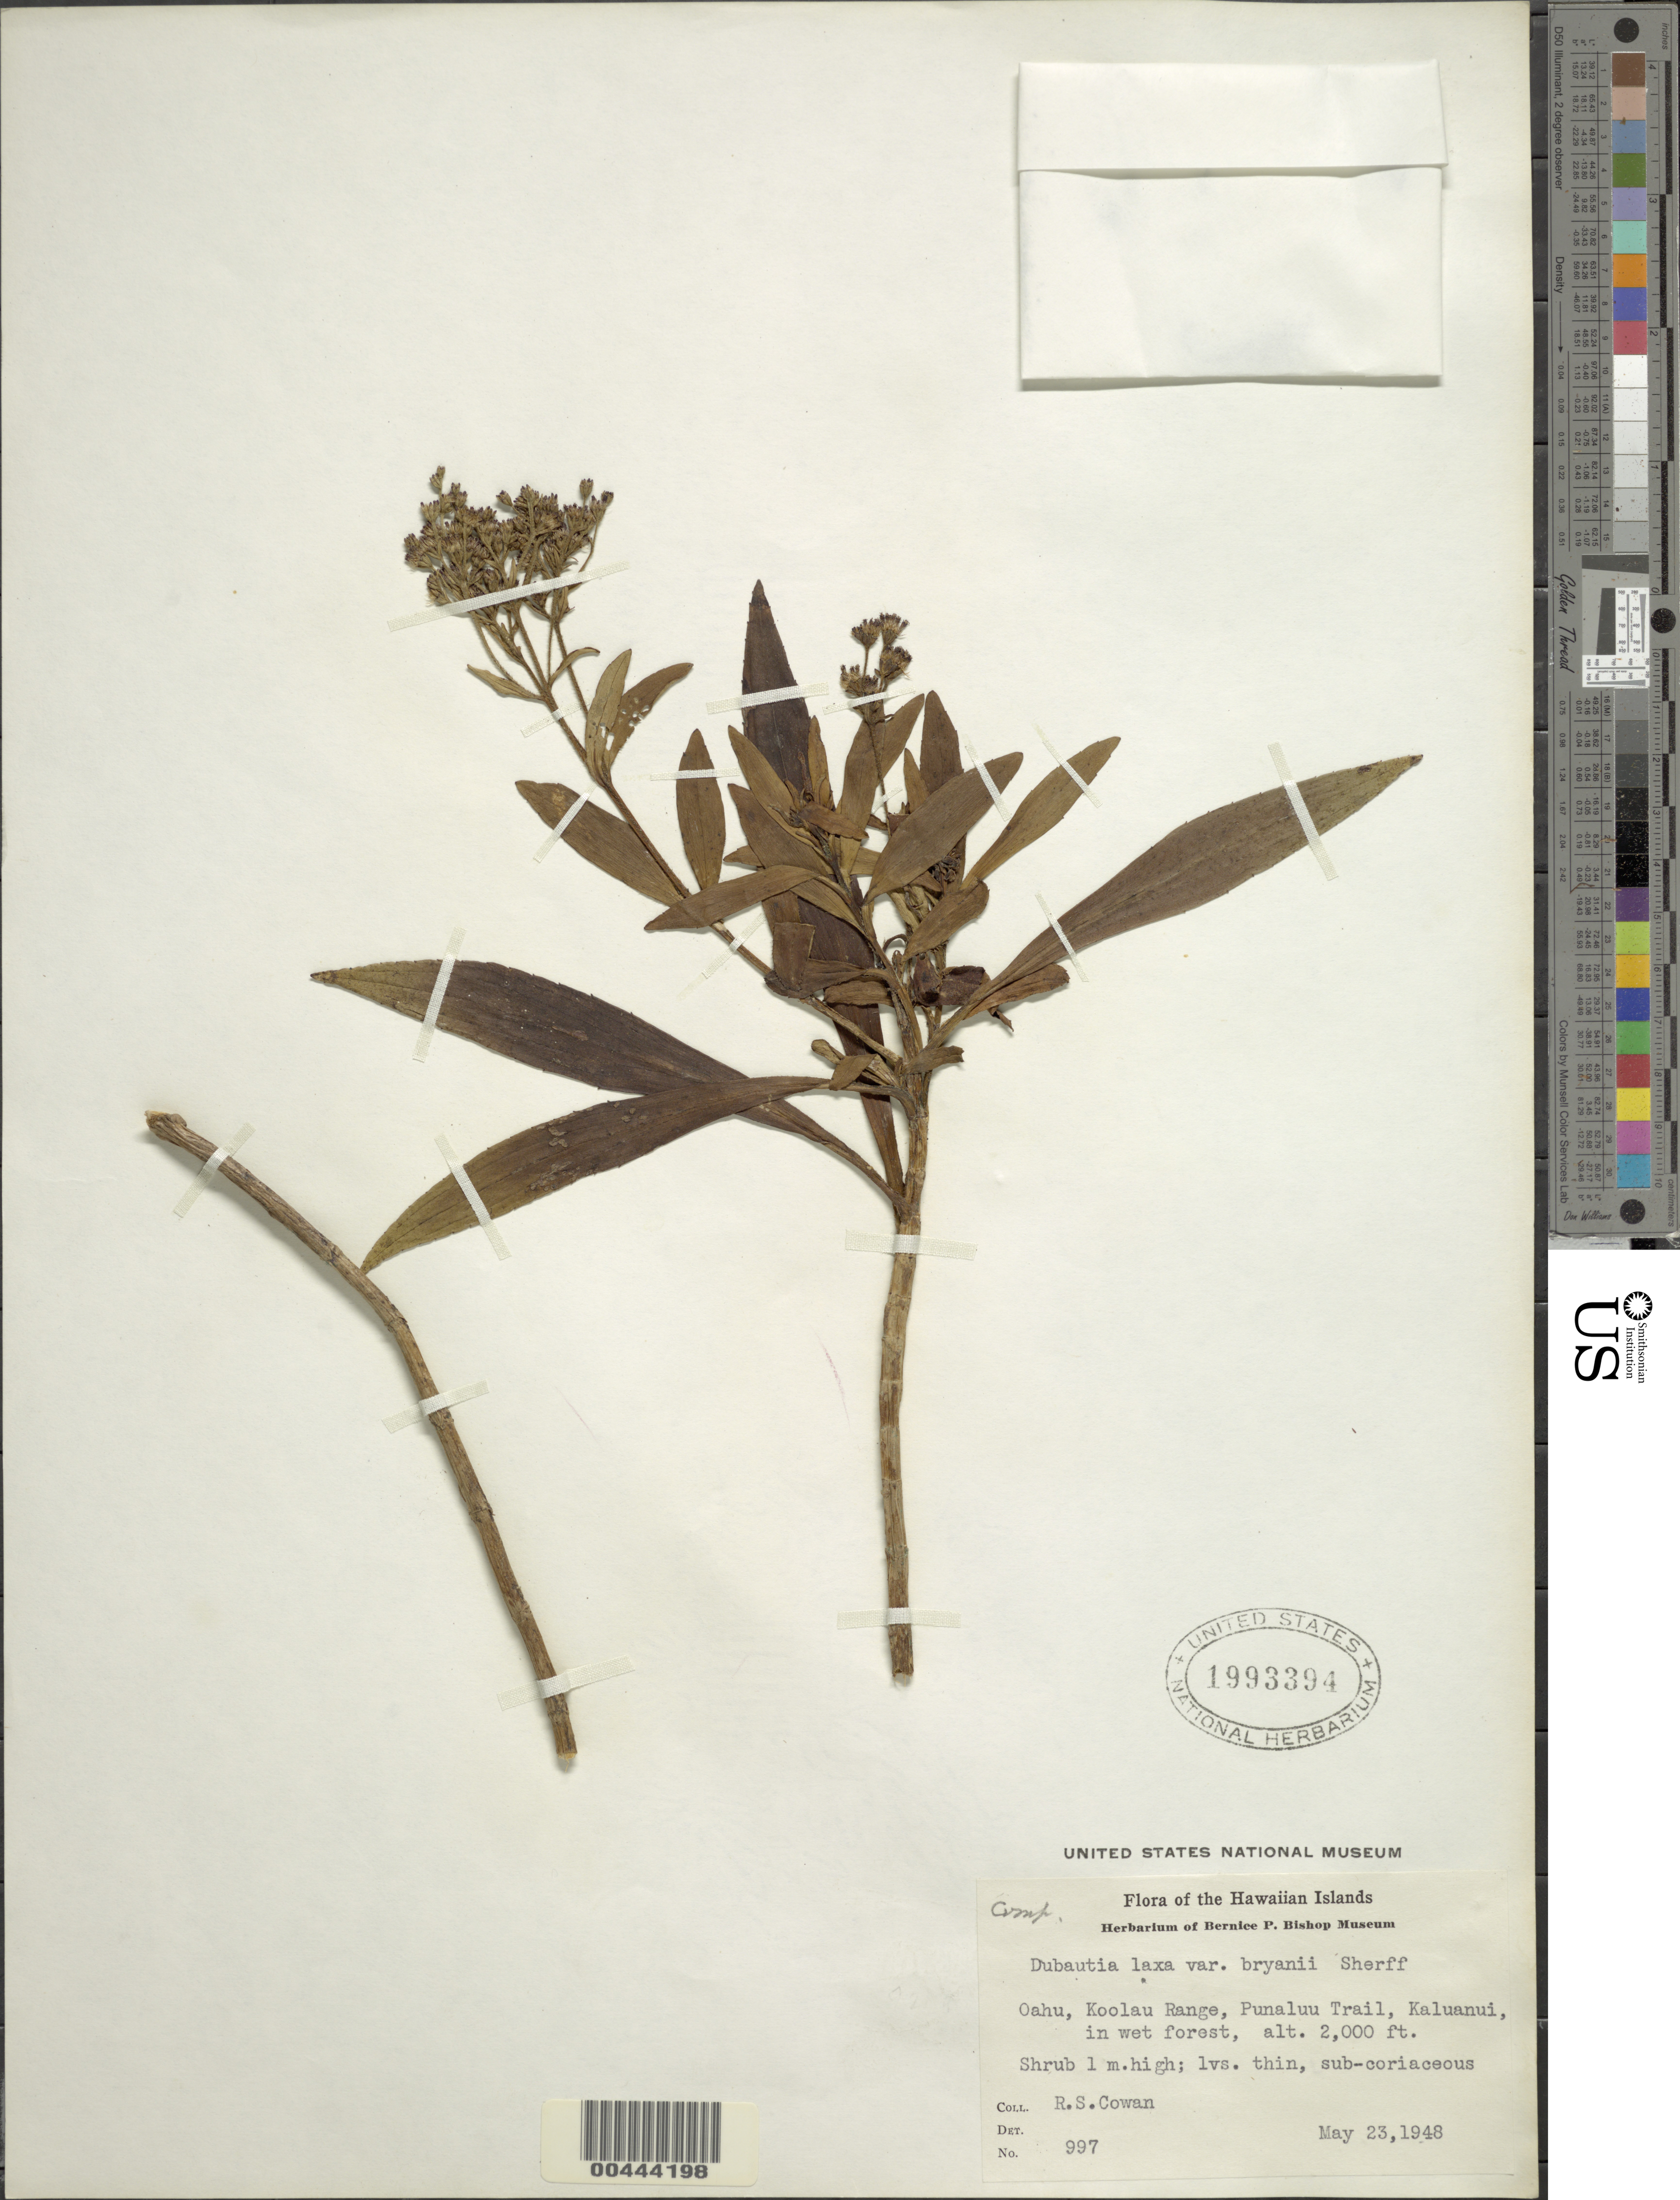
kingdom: Plantae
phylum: Tracheophyta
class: Magnoliopsida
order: Asterales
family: Asteraceae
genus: Dubautia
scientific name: Dubautia laxa subsp. bryanii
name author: (Sherff) G.D. Carr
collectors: R. S. Cowan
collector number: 997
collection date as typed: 23 May 1948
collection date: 1948-05-23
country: United States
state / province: Hawaii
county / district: Honolulu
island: Oahu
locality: Koolau Range, Punaluu Trail, Kaluanui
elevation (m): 610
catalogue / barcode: US 1993394